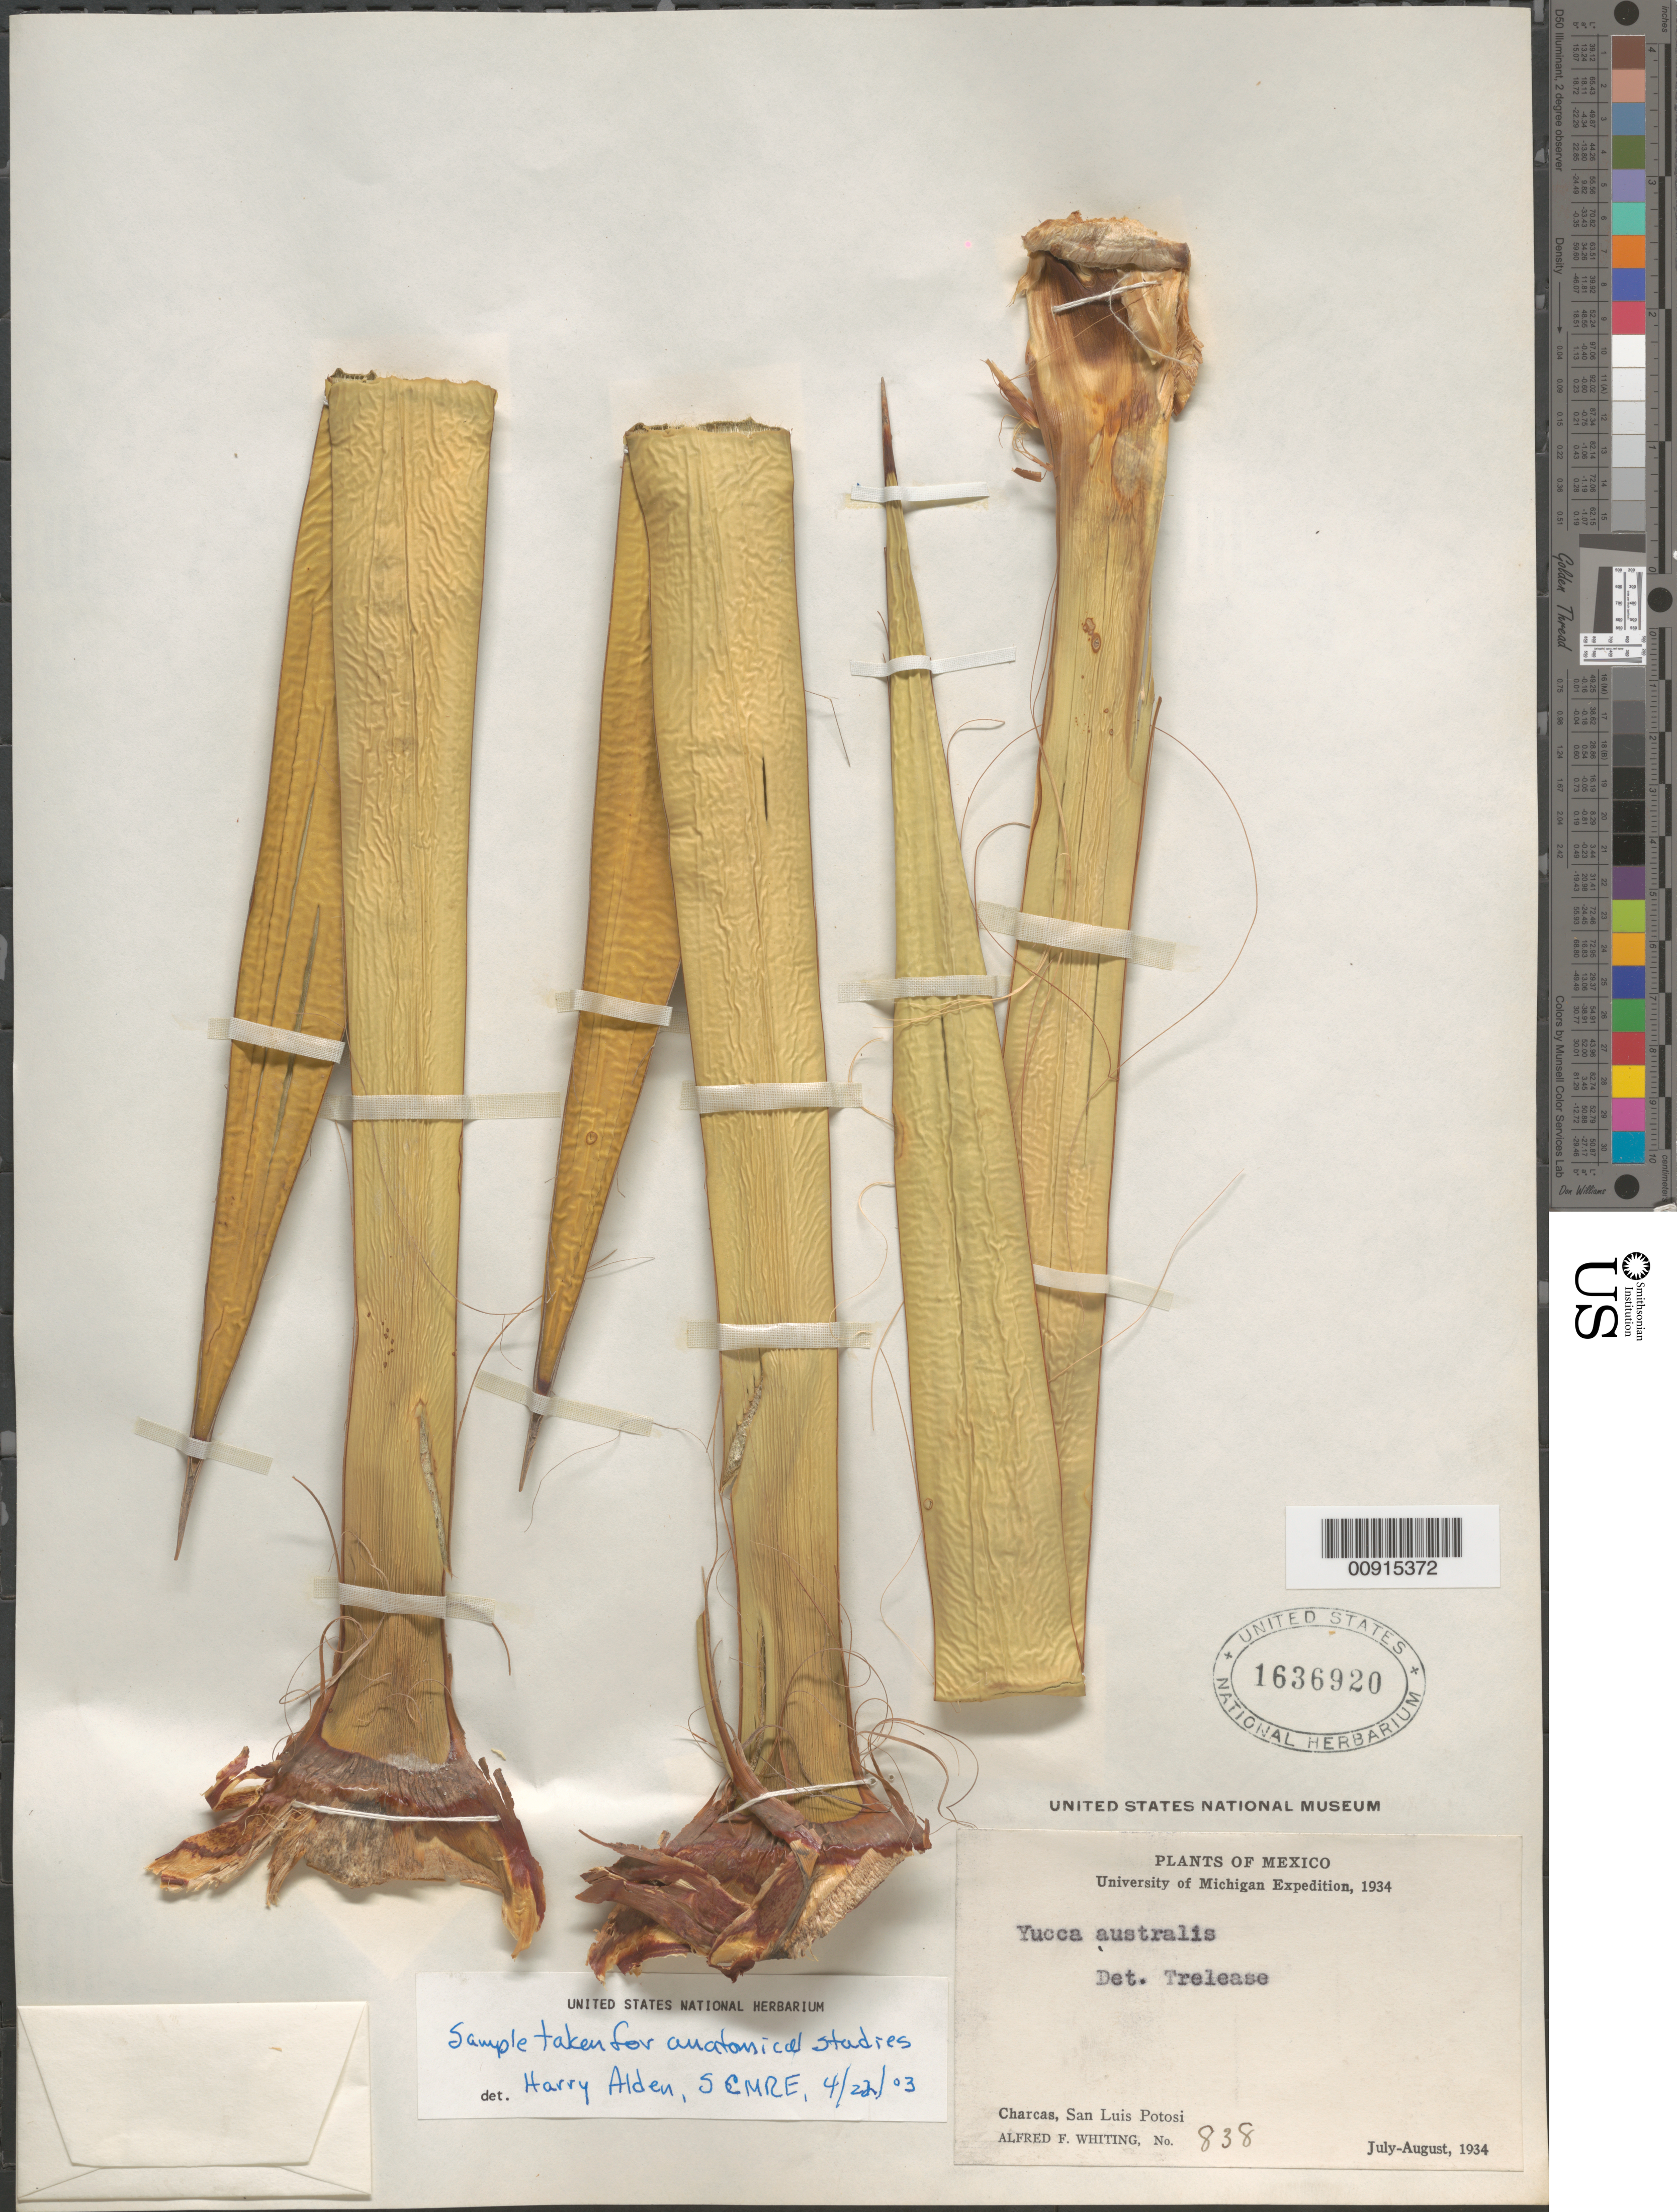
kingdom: Plantae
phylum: Tracheophyta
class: Liliopsida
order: Asparagales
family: Asparagaceae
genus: Yucca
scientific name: Yucca filifera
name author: Chabaud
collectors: A. F. Whiting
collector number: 838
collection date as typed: Jul 1934 to -- Aug 1934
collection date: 1934-07/1934-08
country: Mexico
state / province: San Luis Potosí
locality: Charcas, San Luis Potosí.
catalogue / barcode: US 1636920